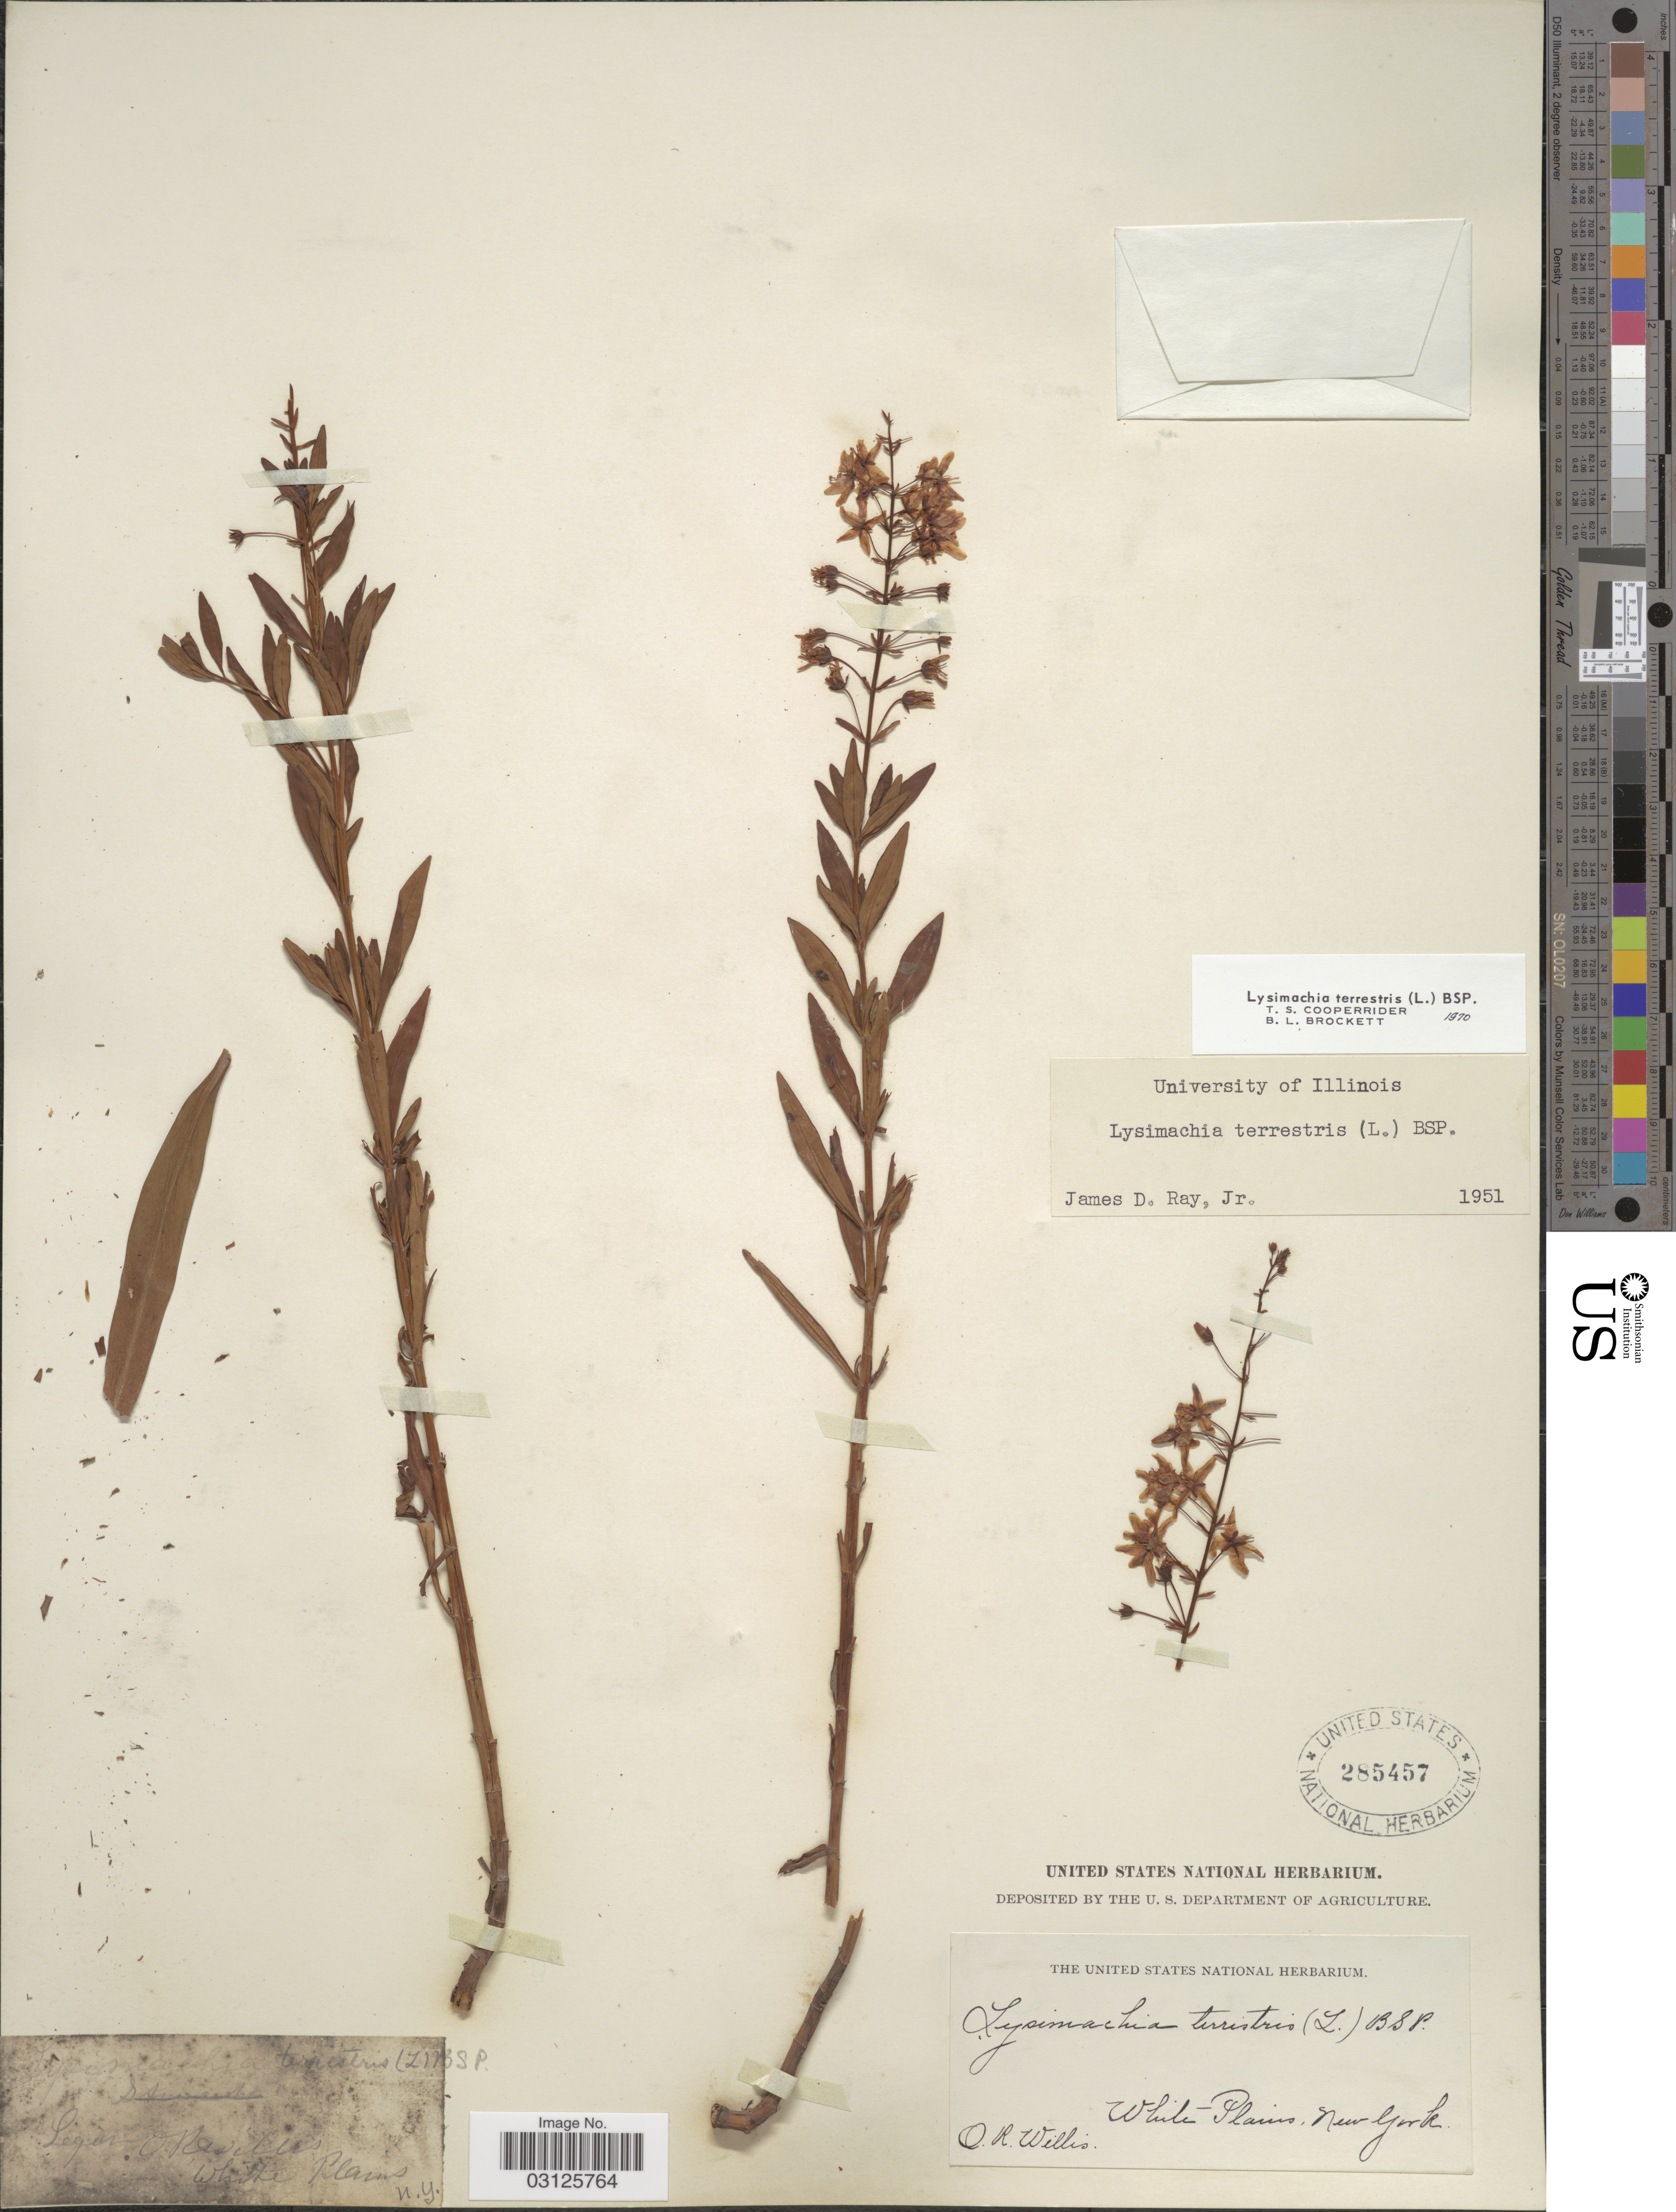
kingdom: Plantae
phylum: Tracheophyta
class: Magnoliopsida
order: Ericales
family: Primulaceae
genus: Lysimachia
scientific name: Lysimachia terrestris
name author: (L.) Britton, Stearns & Poggenb.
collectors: O. Willis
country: United States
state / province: New York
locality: White Plains.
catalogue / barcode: US 285457